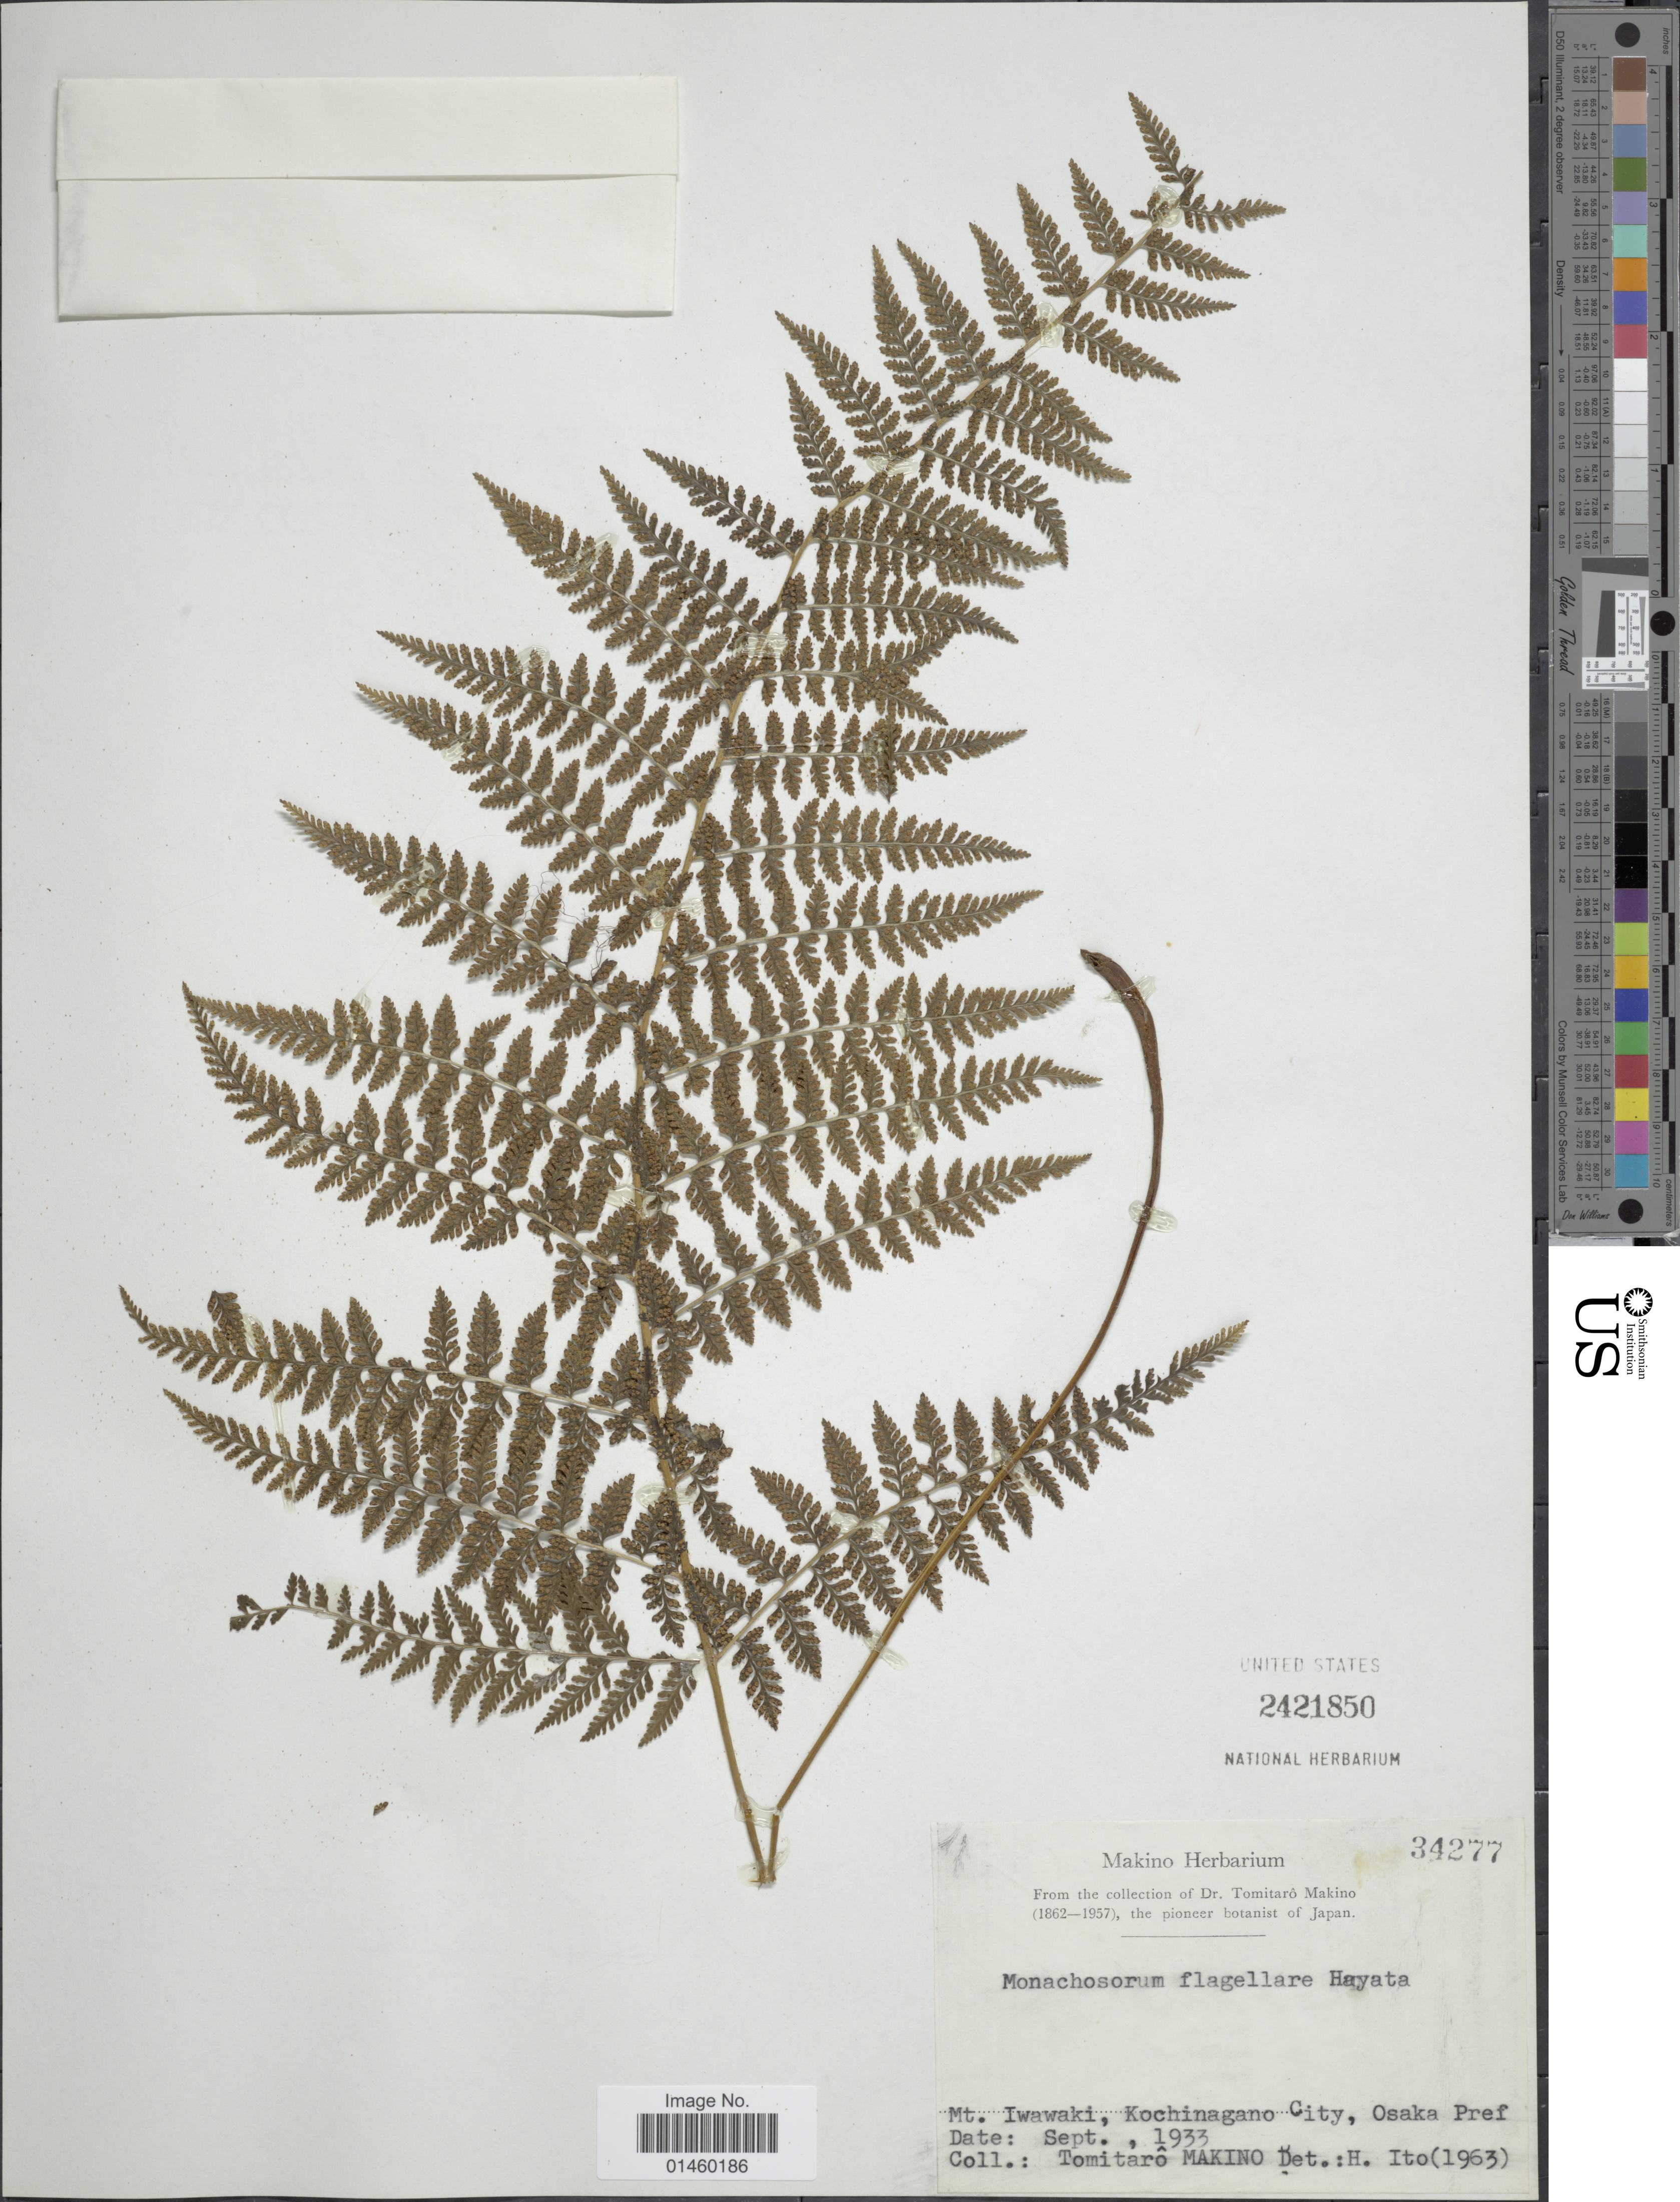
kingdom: Plantae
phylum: Tracheophyta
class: Polypodiopsida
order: Polypodiales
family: Dennstaedtiaceae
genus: Monachosorum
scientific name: Monachosorum flagellare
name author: (Makino) Hayata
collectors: T. Makino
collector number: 34277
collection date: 1933-09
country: Japan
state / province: Osaka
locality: Mt. Iwawaki, Kochinagano City, Osaka Pref.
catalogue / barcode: US 2421850